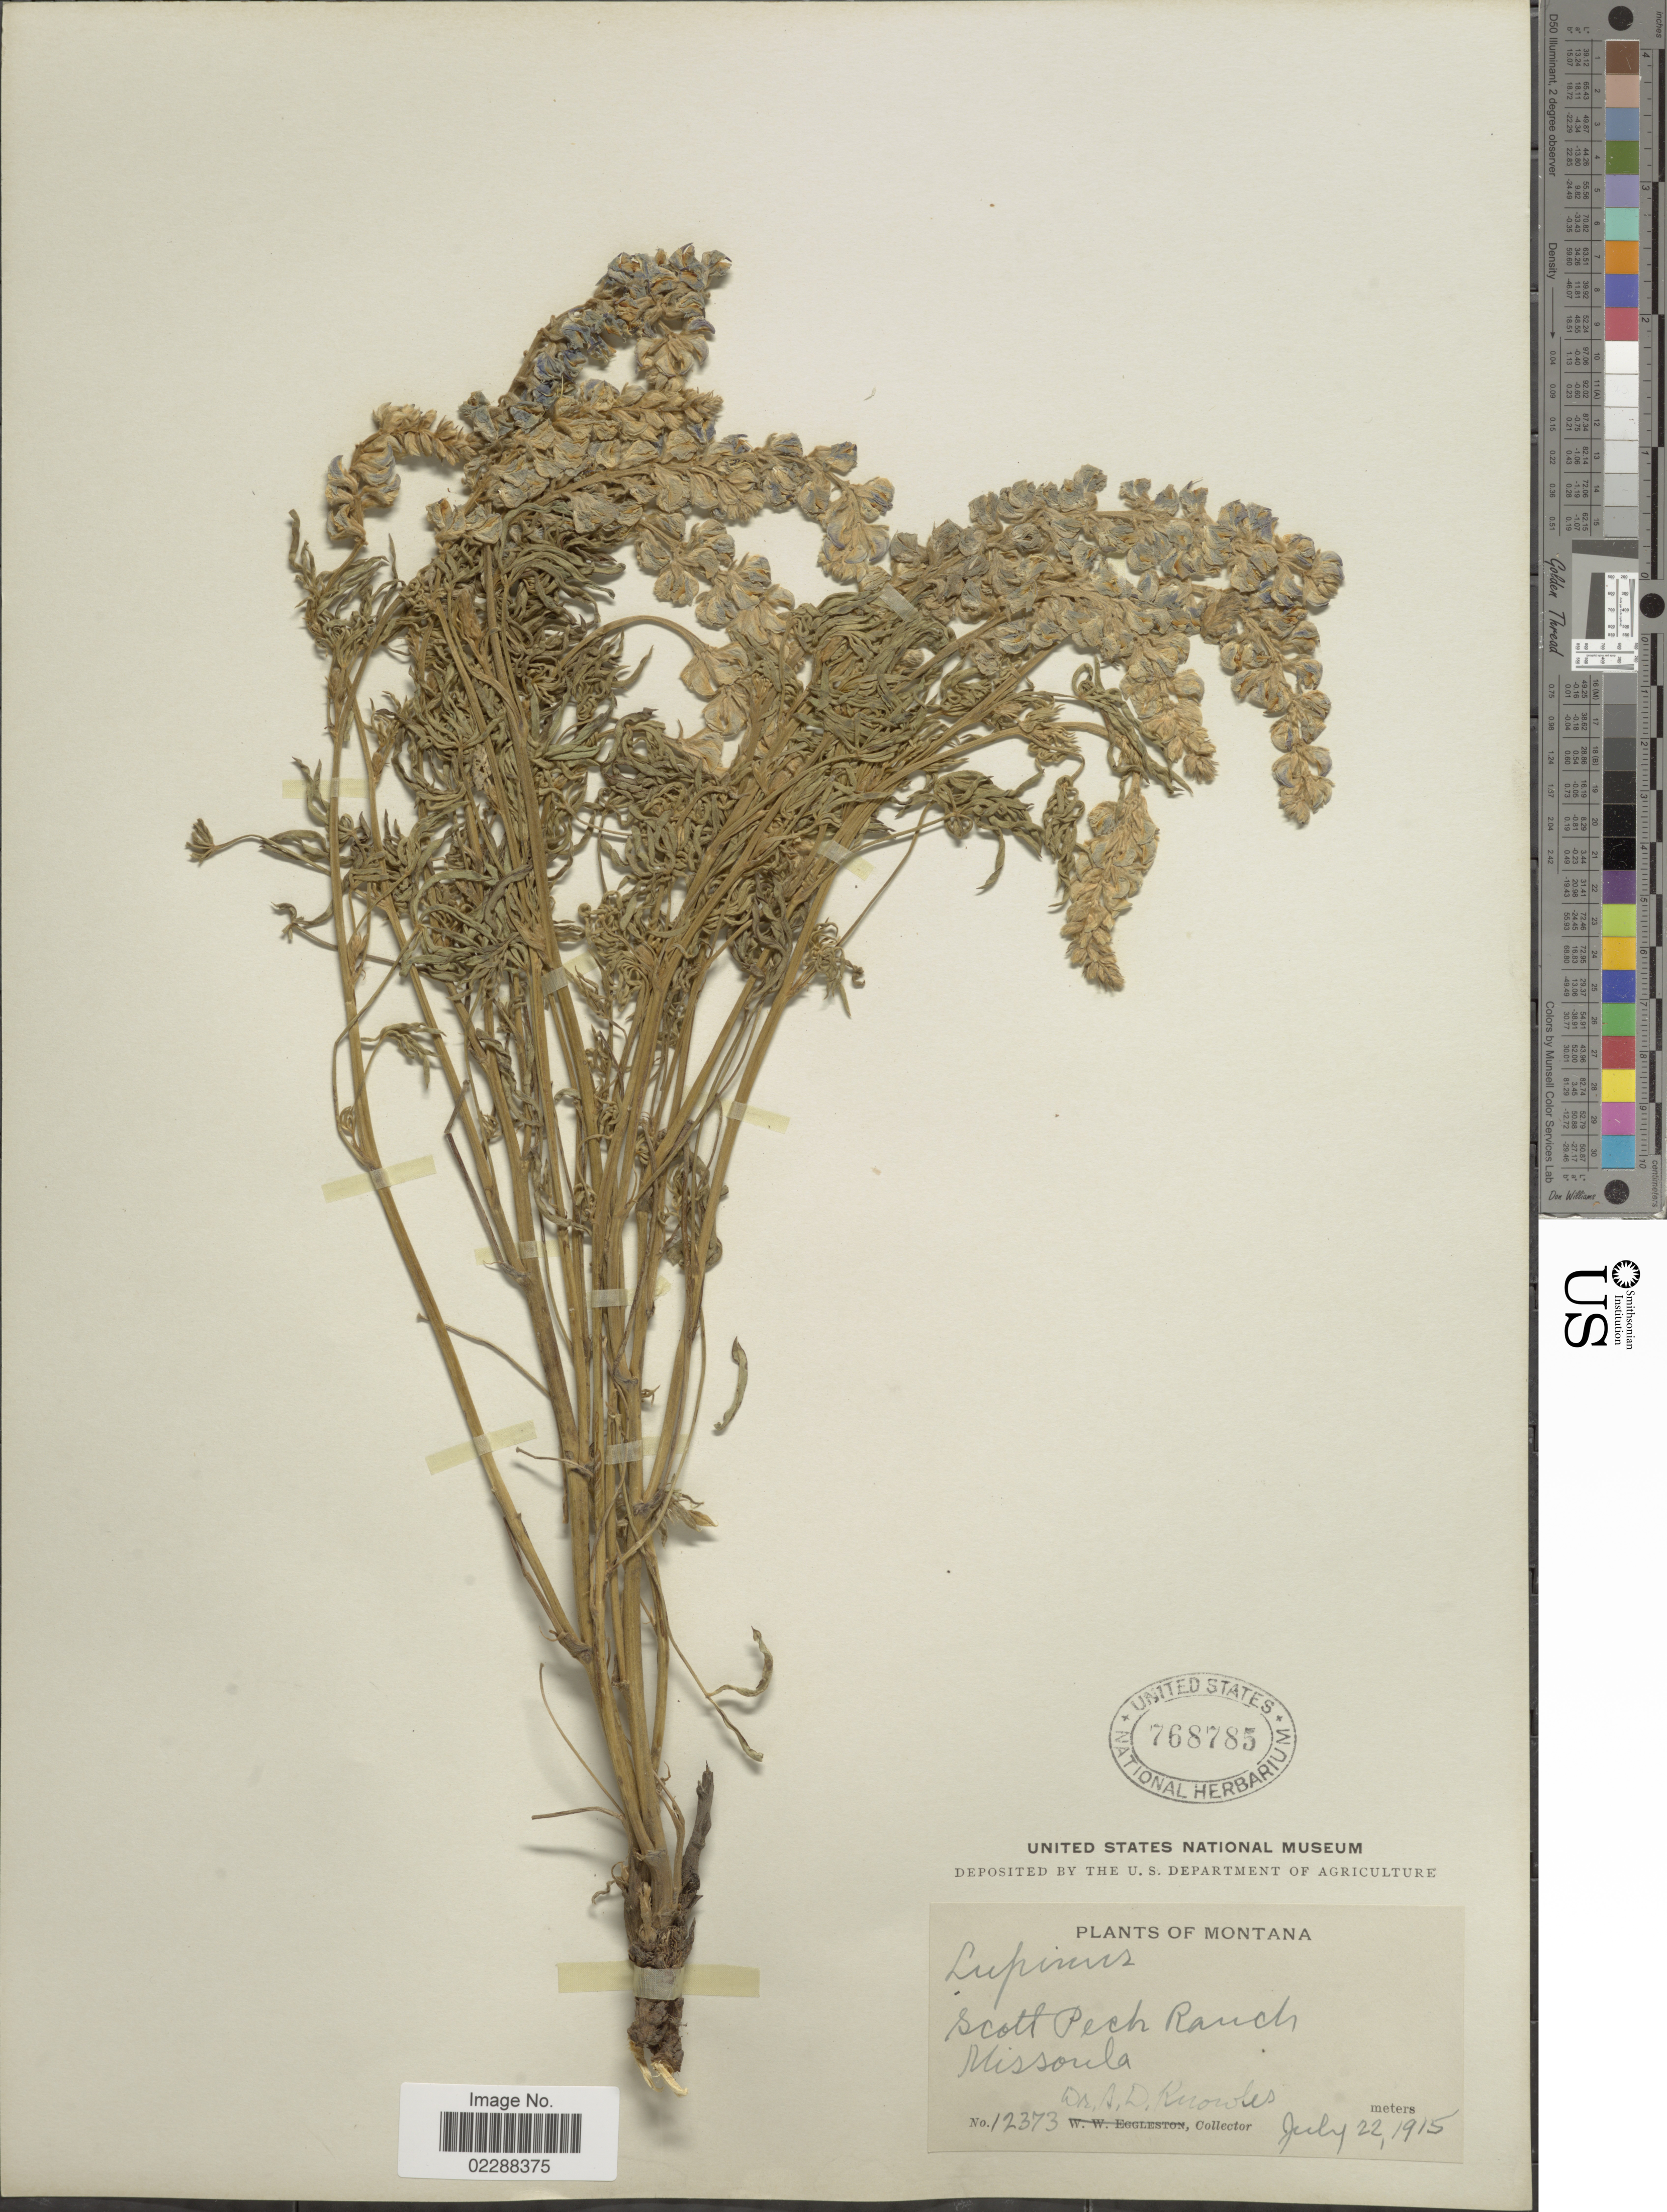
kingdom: Plantae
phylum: Tracheophyta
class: Magnoliopsida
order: Fabales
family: Fabaceae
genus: Lupinus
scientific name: Lupinus sp.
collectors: A. Knowles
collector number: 12373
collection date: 1915-07-22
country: United States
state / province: Montana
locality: Scott Pech Ranch, Missoula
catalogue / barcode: US 768785